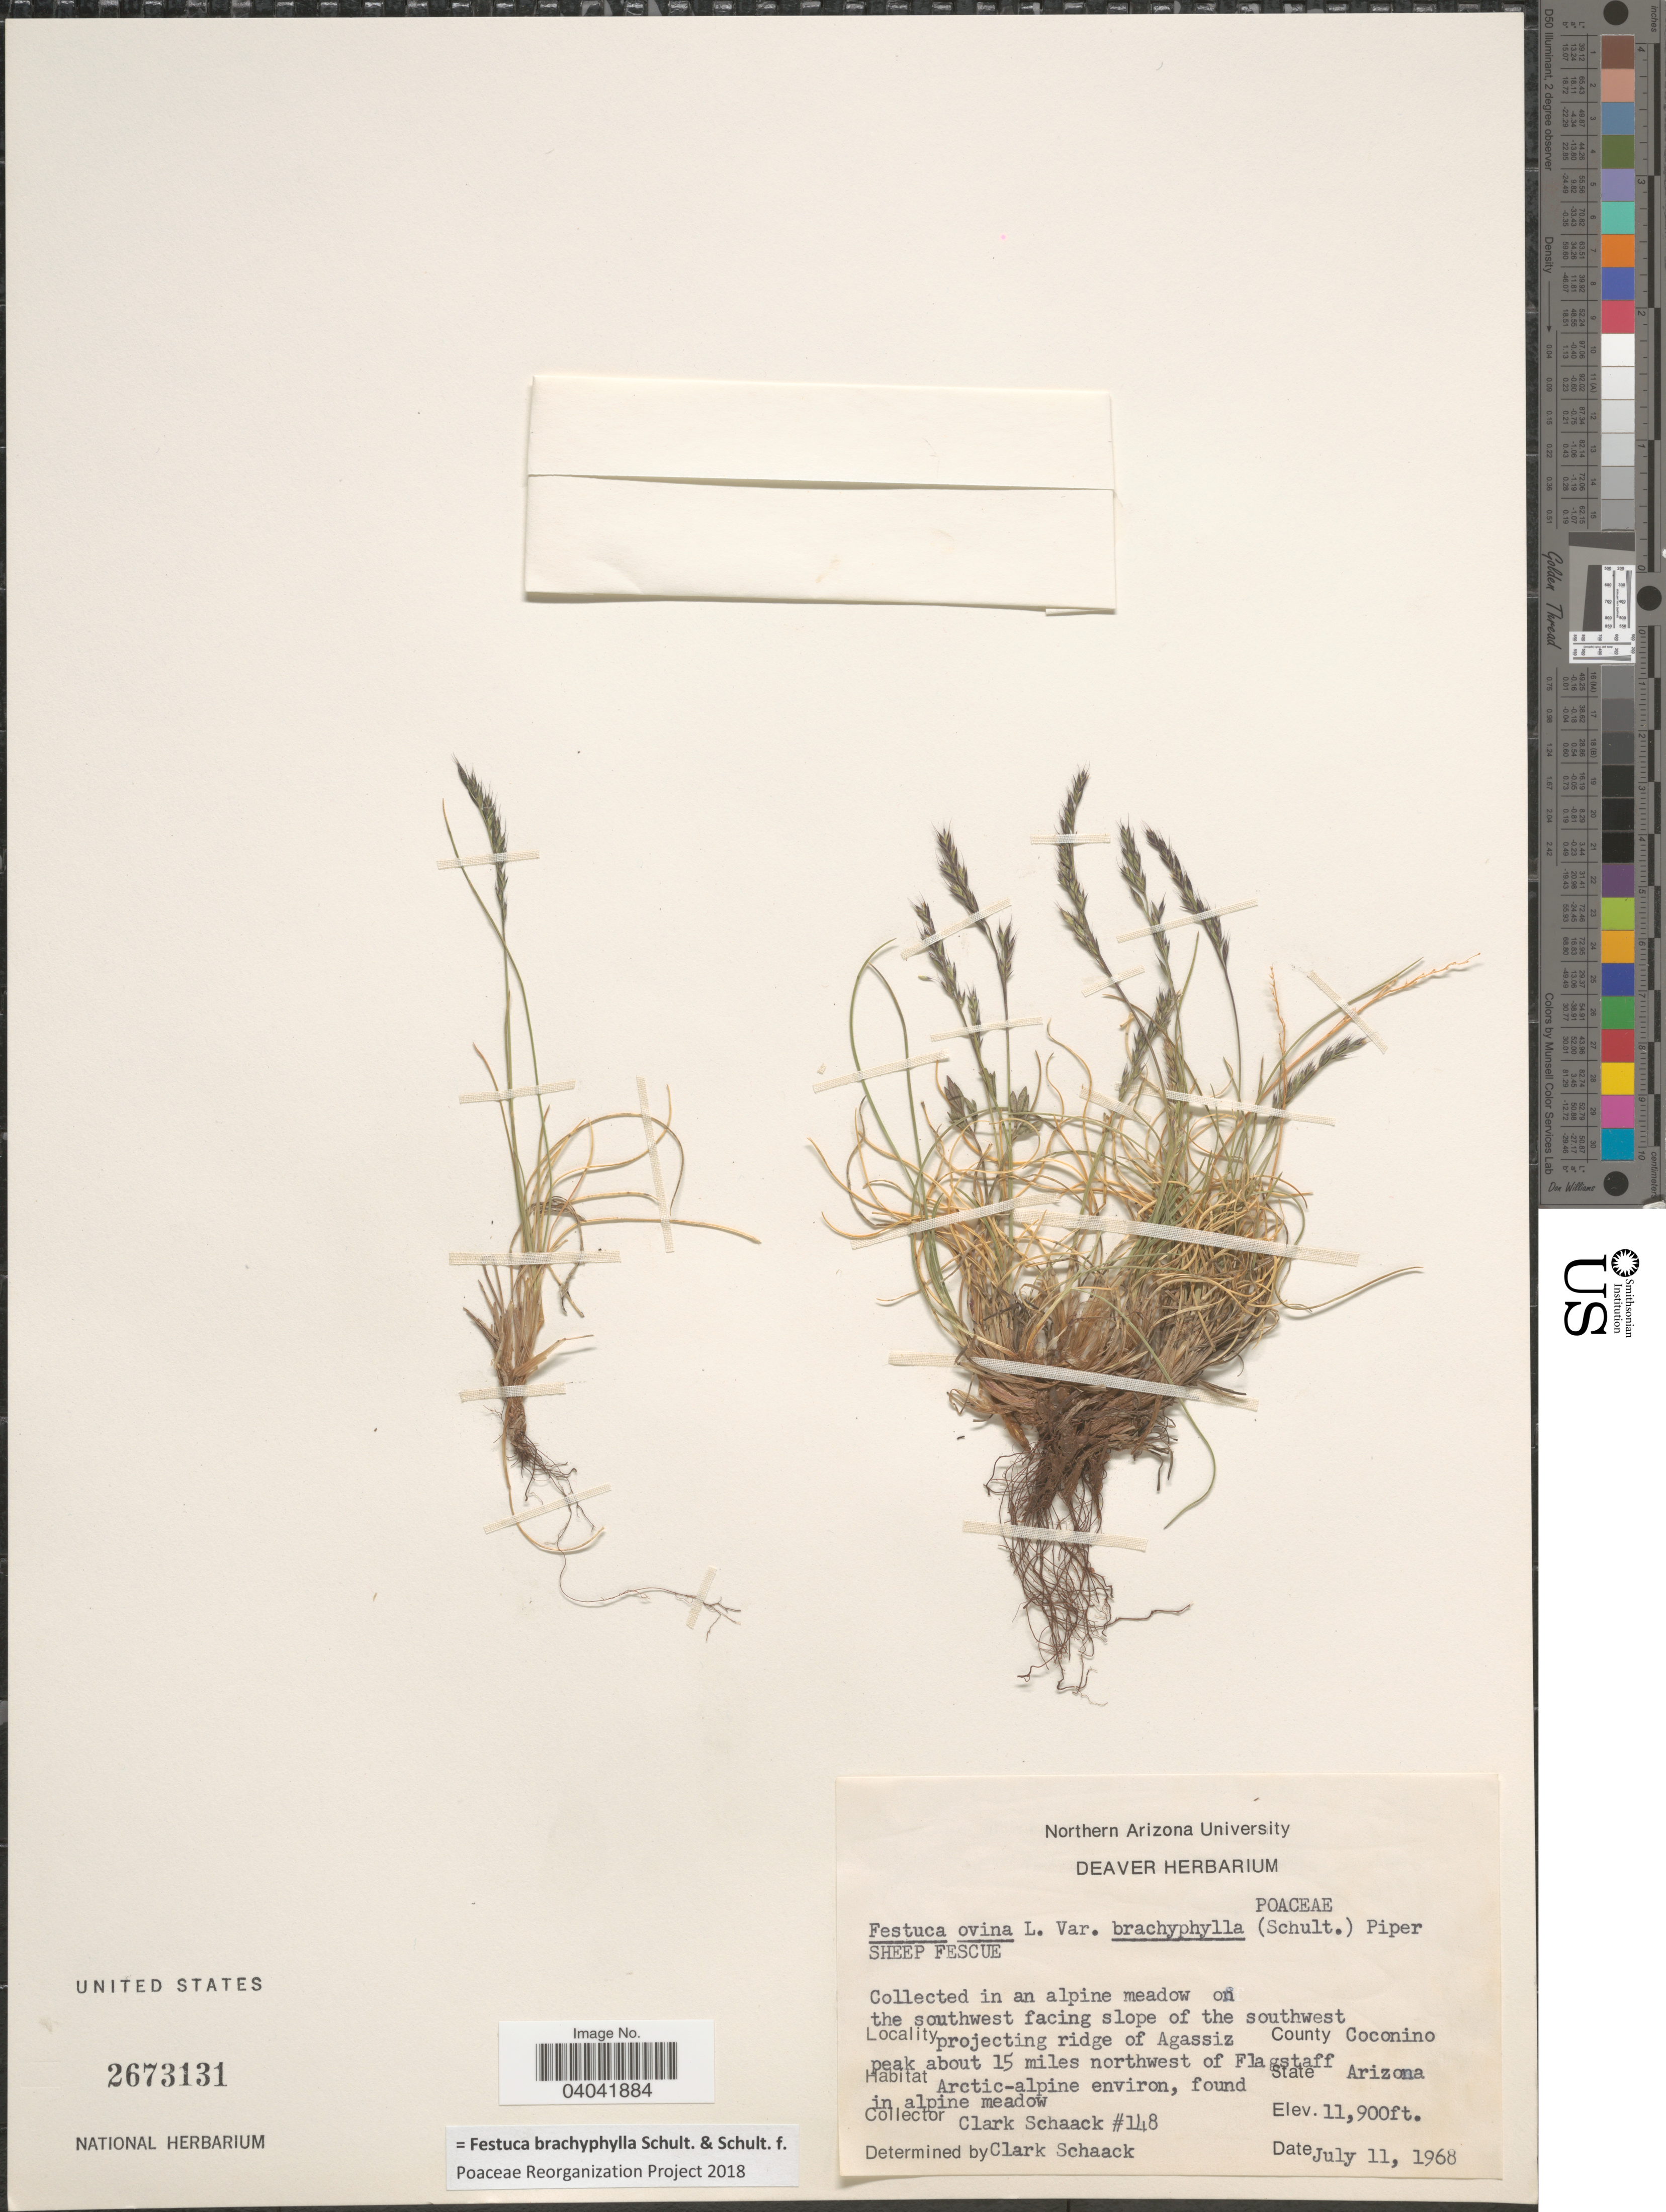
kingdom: Plantae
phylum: Tracheophyta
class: Liliopsida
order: Poales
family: Poaceae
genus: Festuca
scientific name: Festuca brachyphylla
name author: Schult. & Schult. f.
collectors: C. G. Schaack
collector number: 148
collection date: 1968-07-11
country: United States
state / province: Arizona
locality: In an alpine meadow on the southwest facing slope of the southwest projecting ridge of Agassiz peak about 15 miles northwest of Flagstaff. County Coconino.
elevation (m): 3627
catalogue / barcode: US 2673131